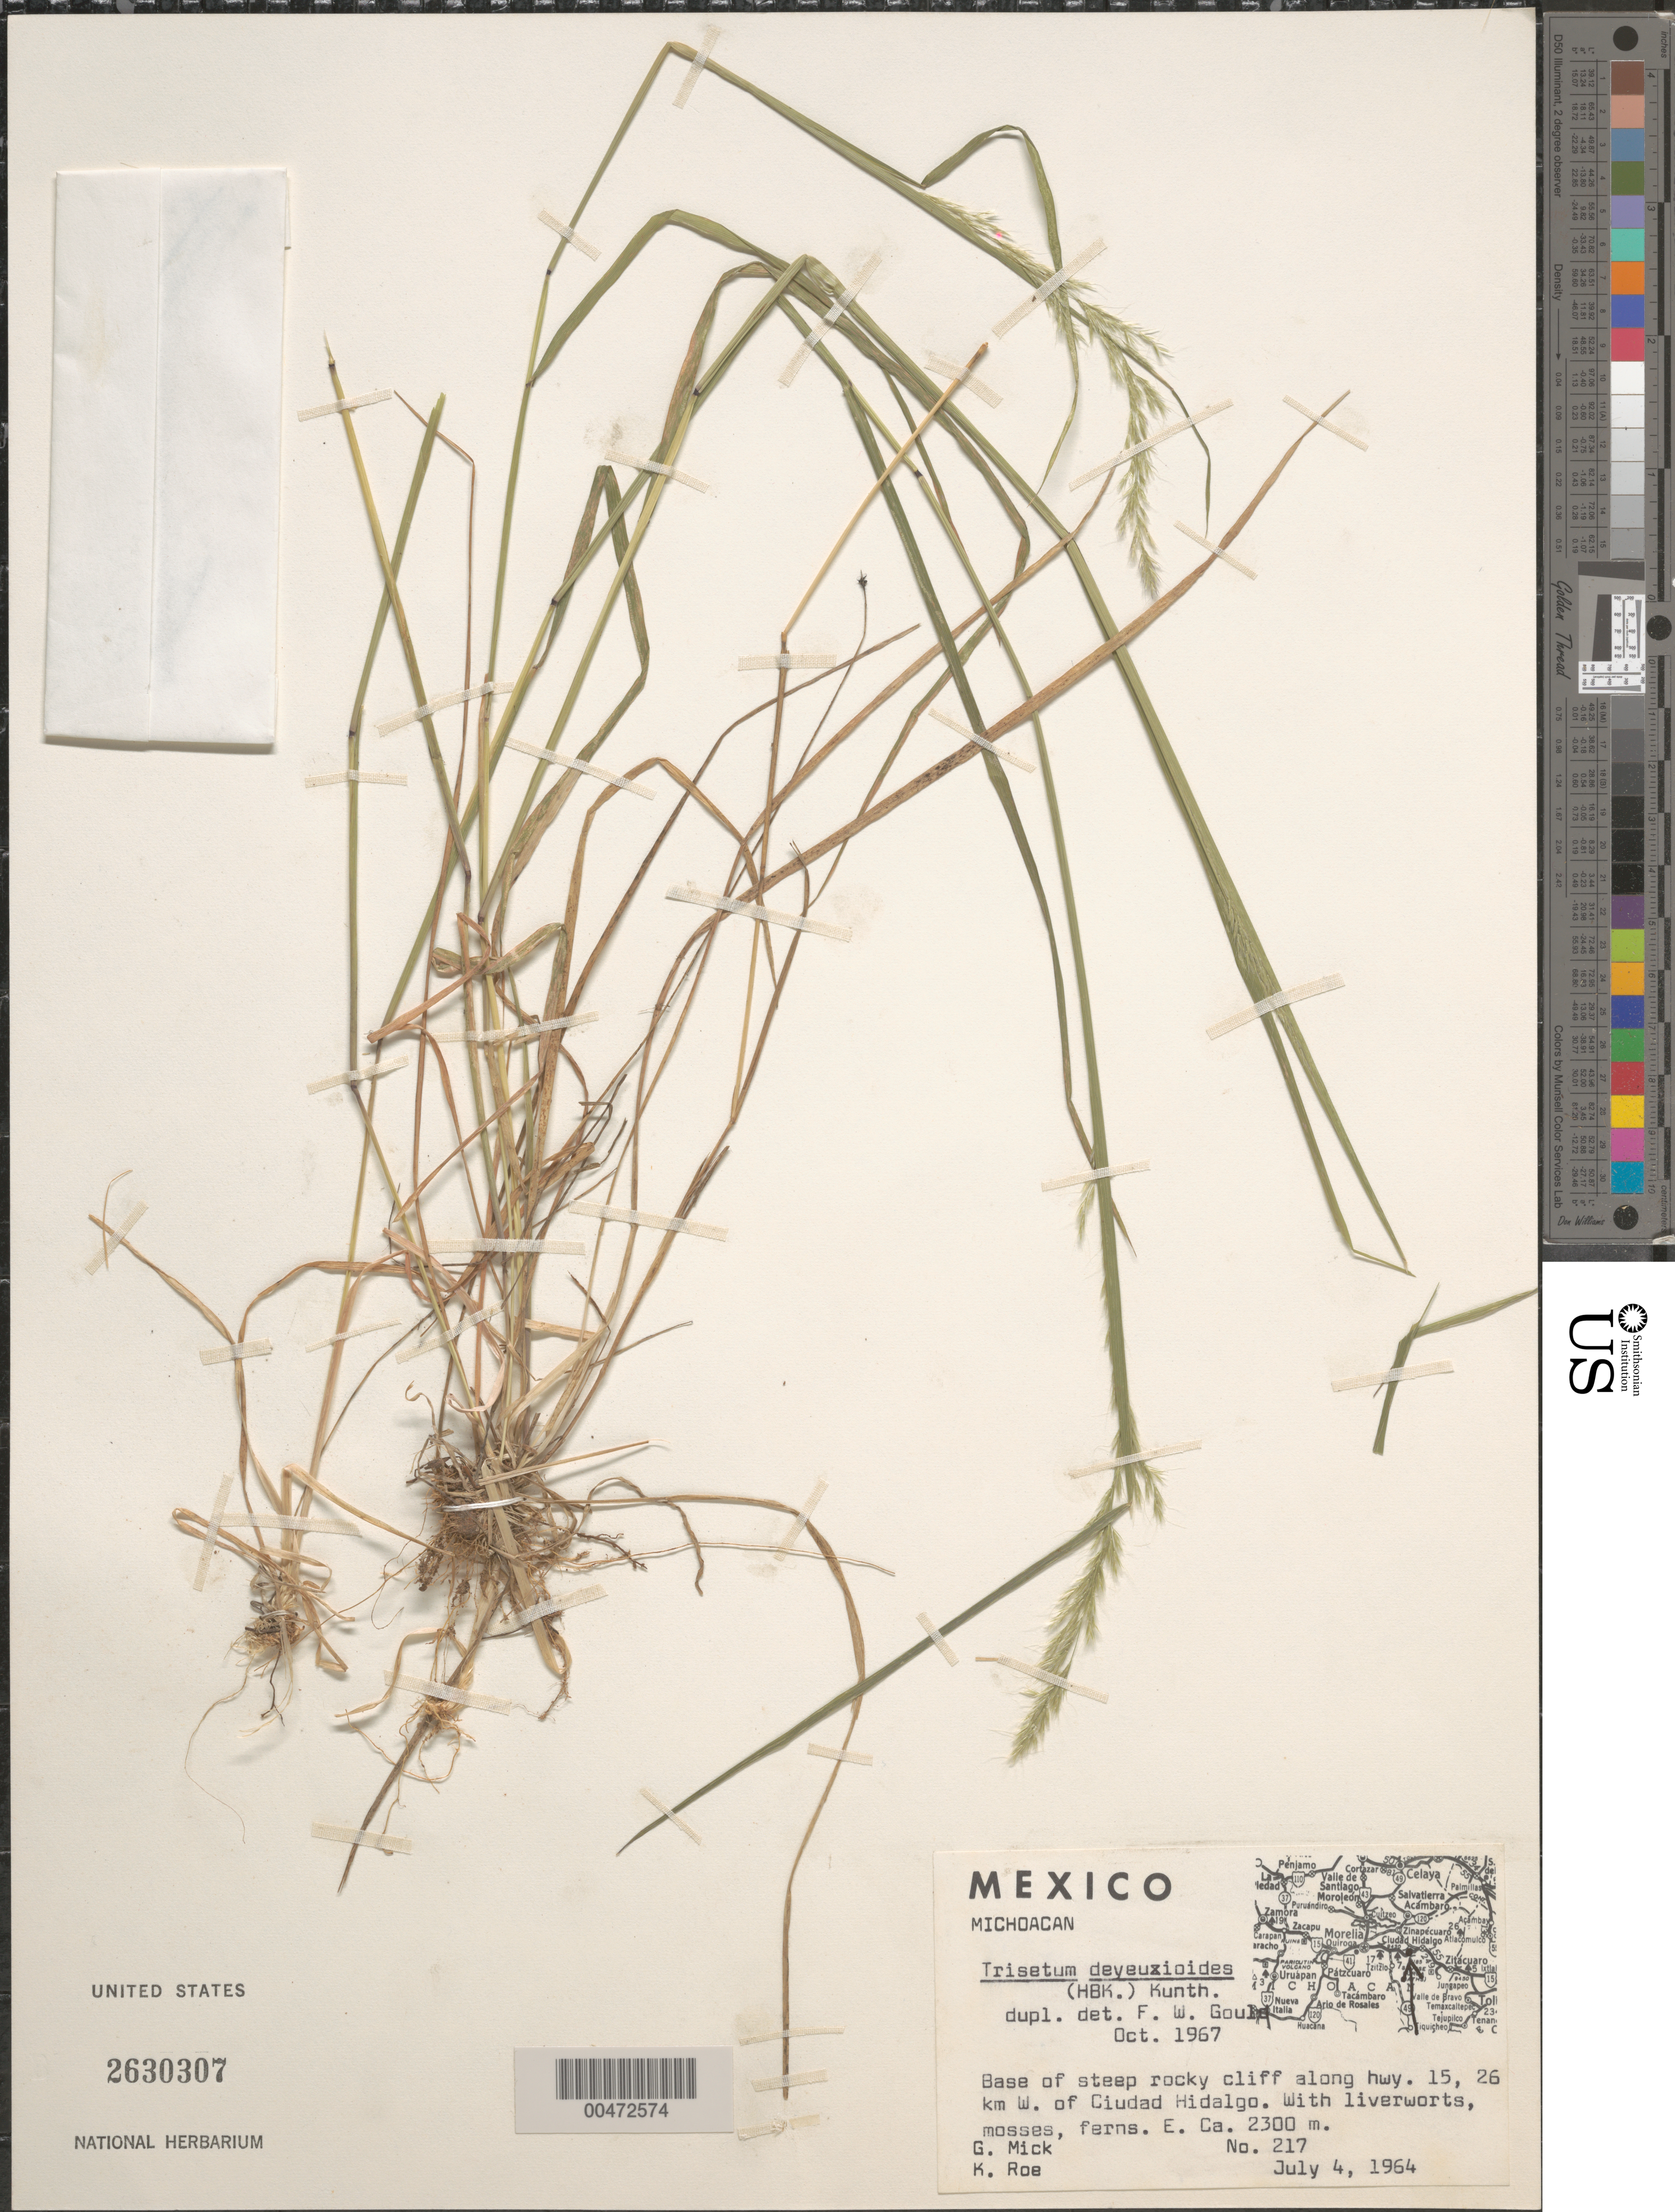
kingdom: Plantae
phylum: Tracheophyta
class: Liliopsida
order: Poales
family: Poaceae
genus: Trisetum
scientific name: Trisetum deyeuxioides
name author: (Kunth) Kunth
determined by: Gould, F. W.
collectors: G. Mick & K. E. Roe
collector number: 217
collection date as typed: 4 Jul 1964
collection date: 1964-07-04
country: Mexico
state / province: Michoacán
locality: Along Hwy 15, 26 km W of Ciudad Hidalgo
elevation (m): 2300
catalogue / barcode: US 2630307